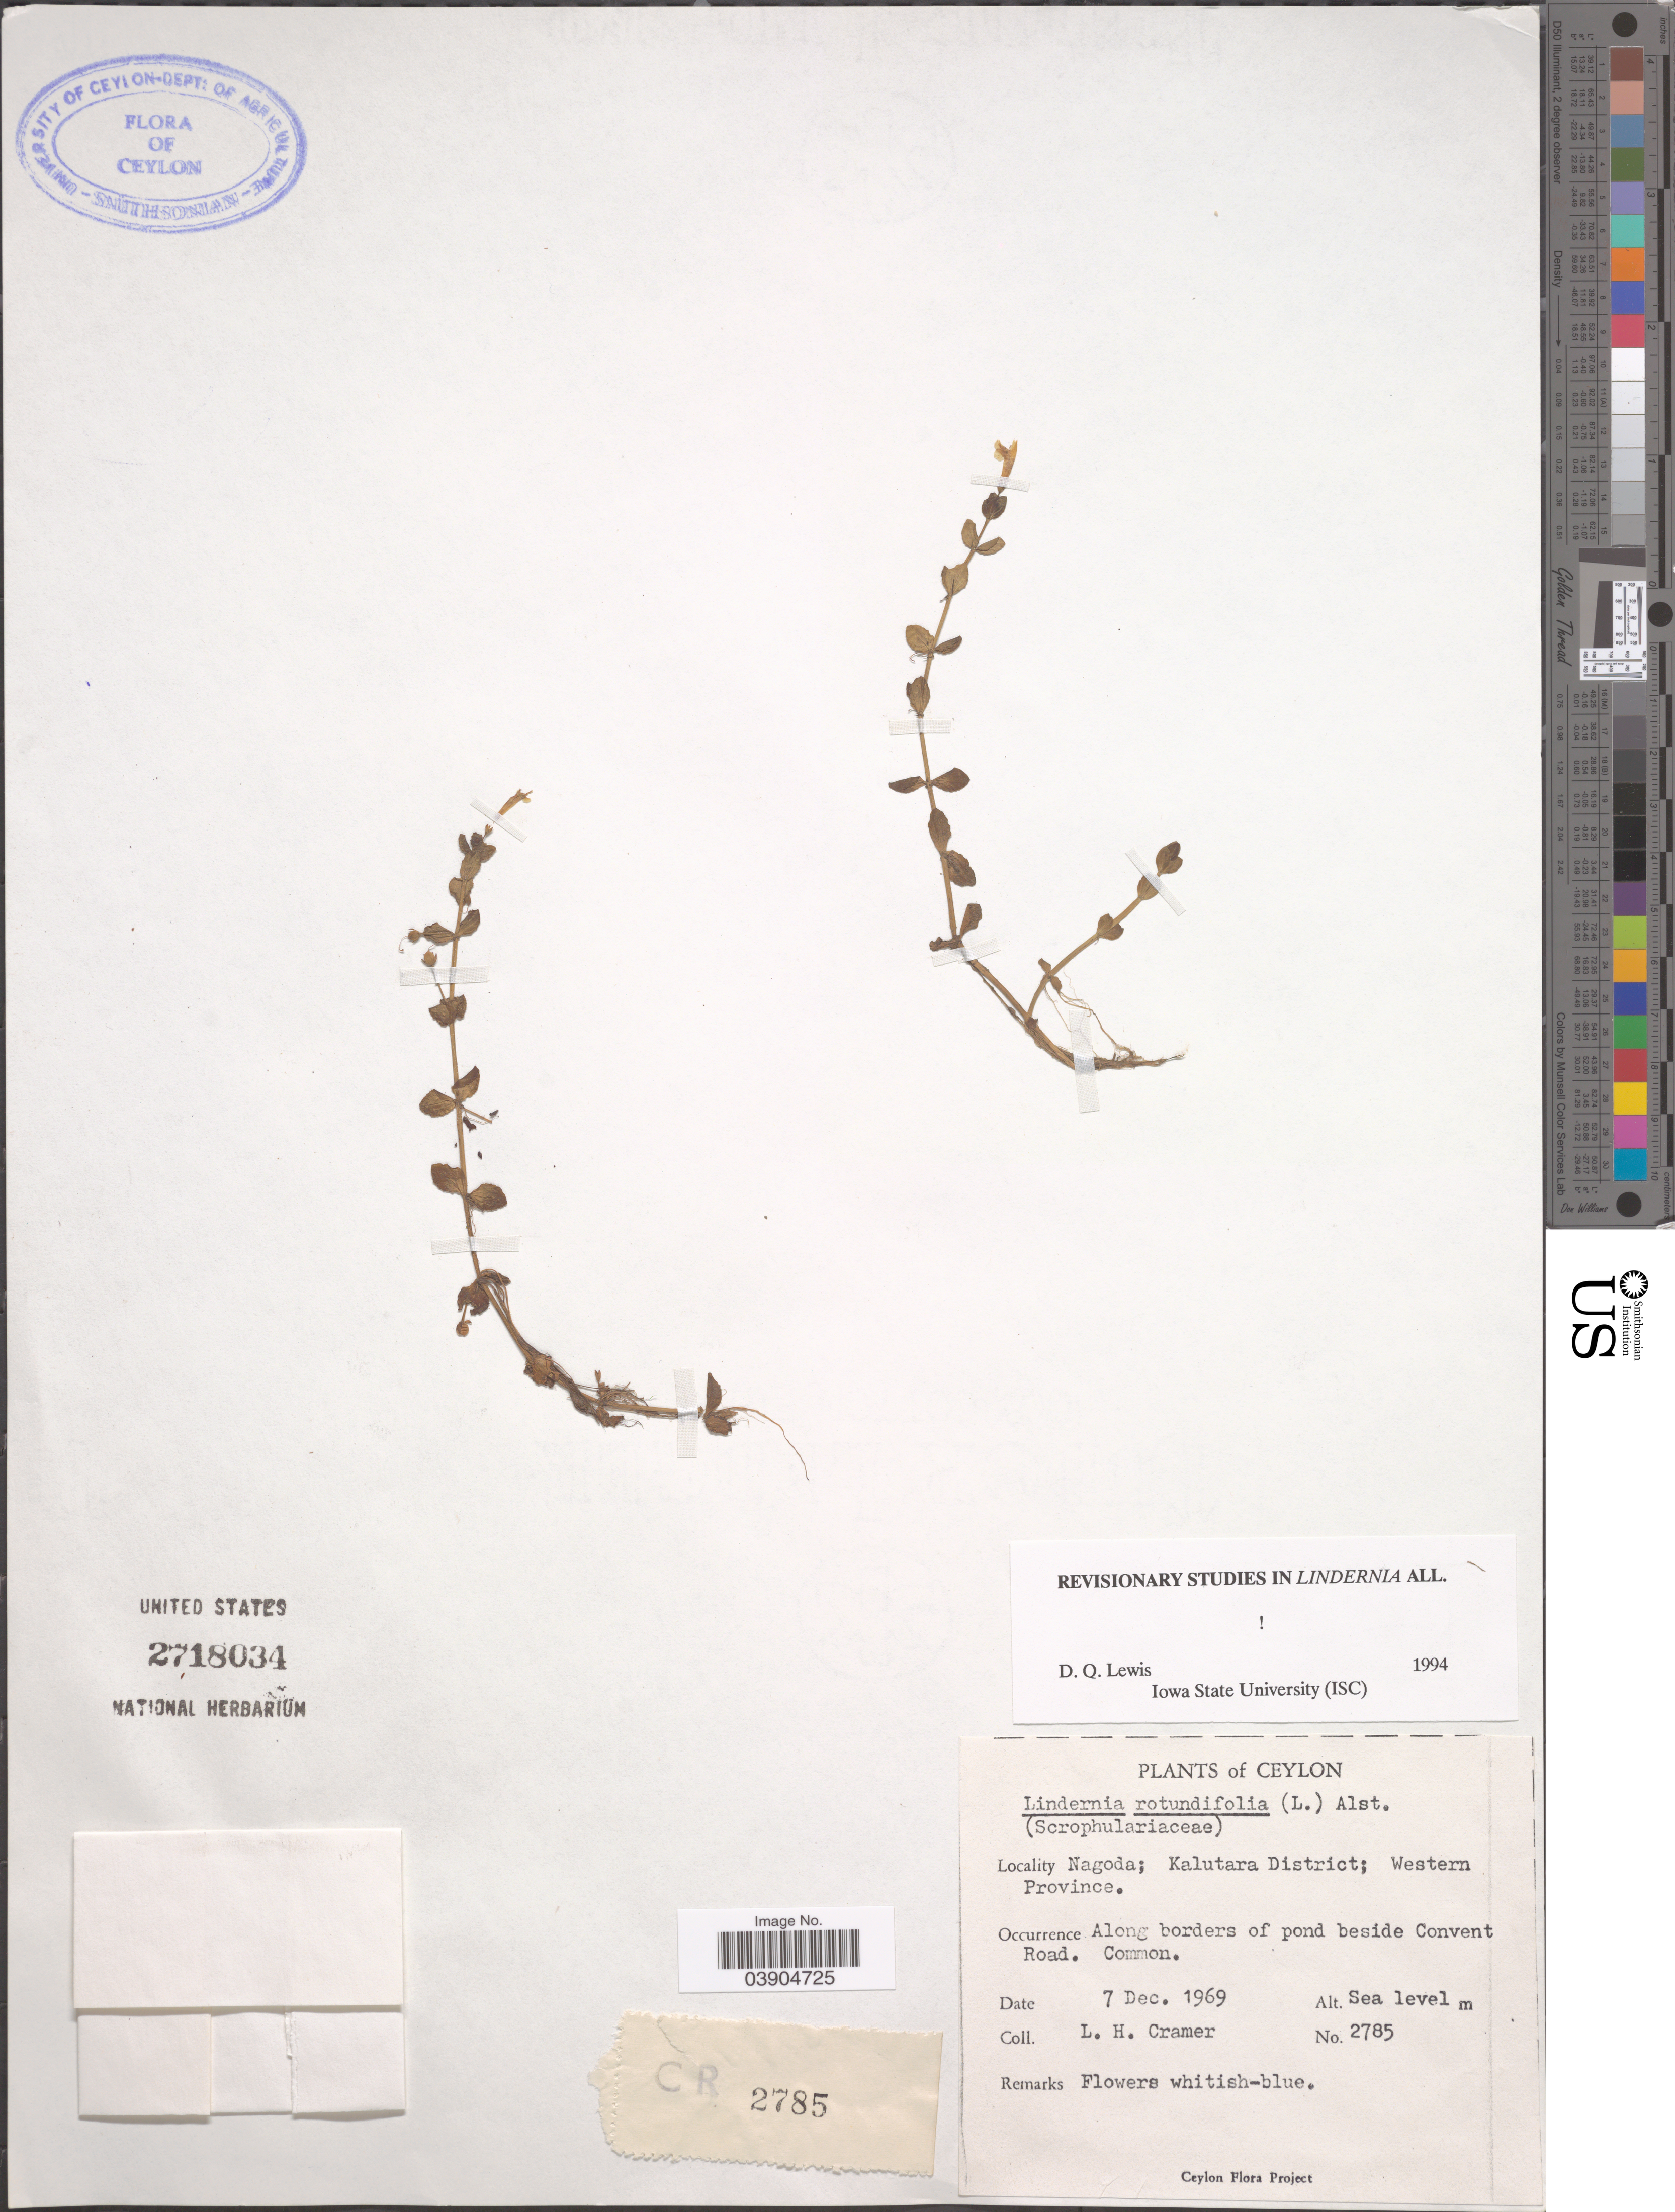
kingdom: Plantae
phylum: Tracheophyta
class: Magnoliopsida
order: Lamiales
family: Linderniaceae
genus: Lindernia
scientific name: Lindernia rotundifolia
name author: (L.) Alston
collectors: L. H. Cramer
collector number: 2785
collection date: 1969-12-07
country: Sri Lanka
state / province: Western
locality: Ceylon. Nagoda; Kalutara District. Along borders of pond beside Convent Road.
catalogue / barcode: US 2718034